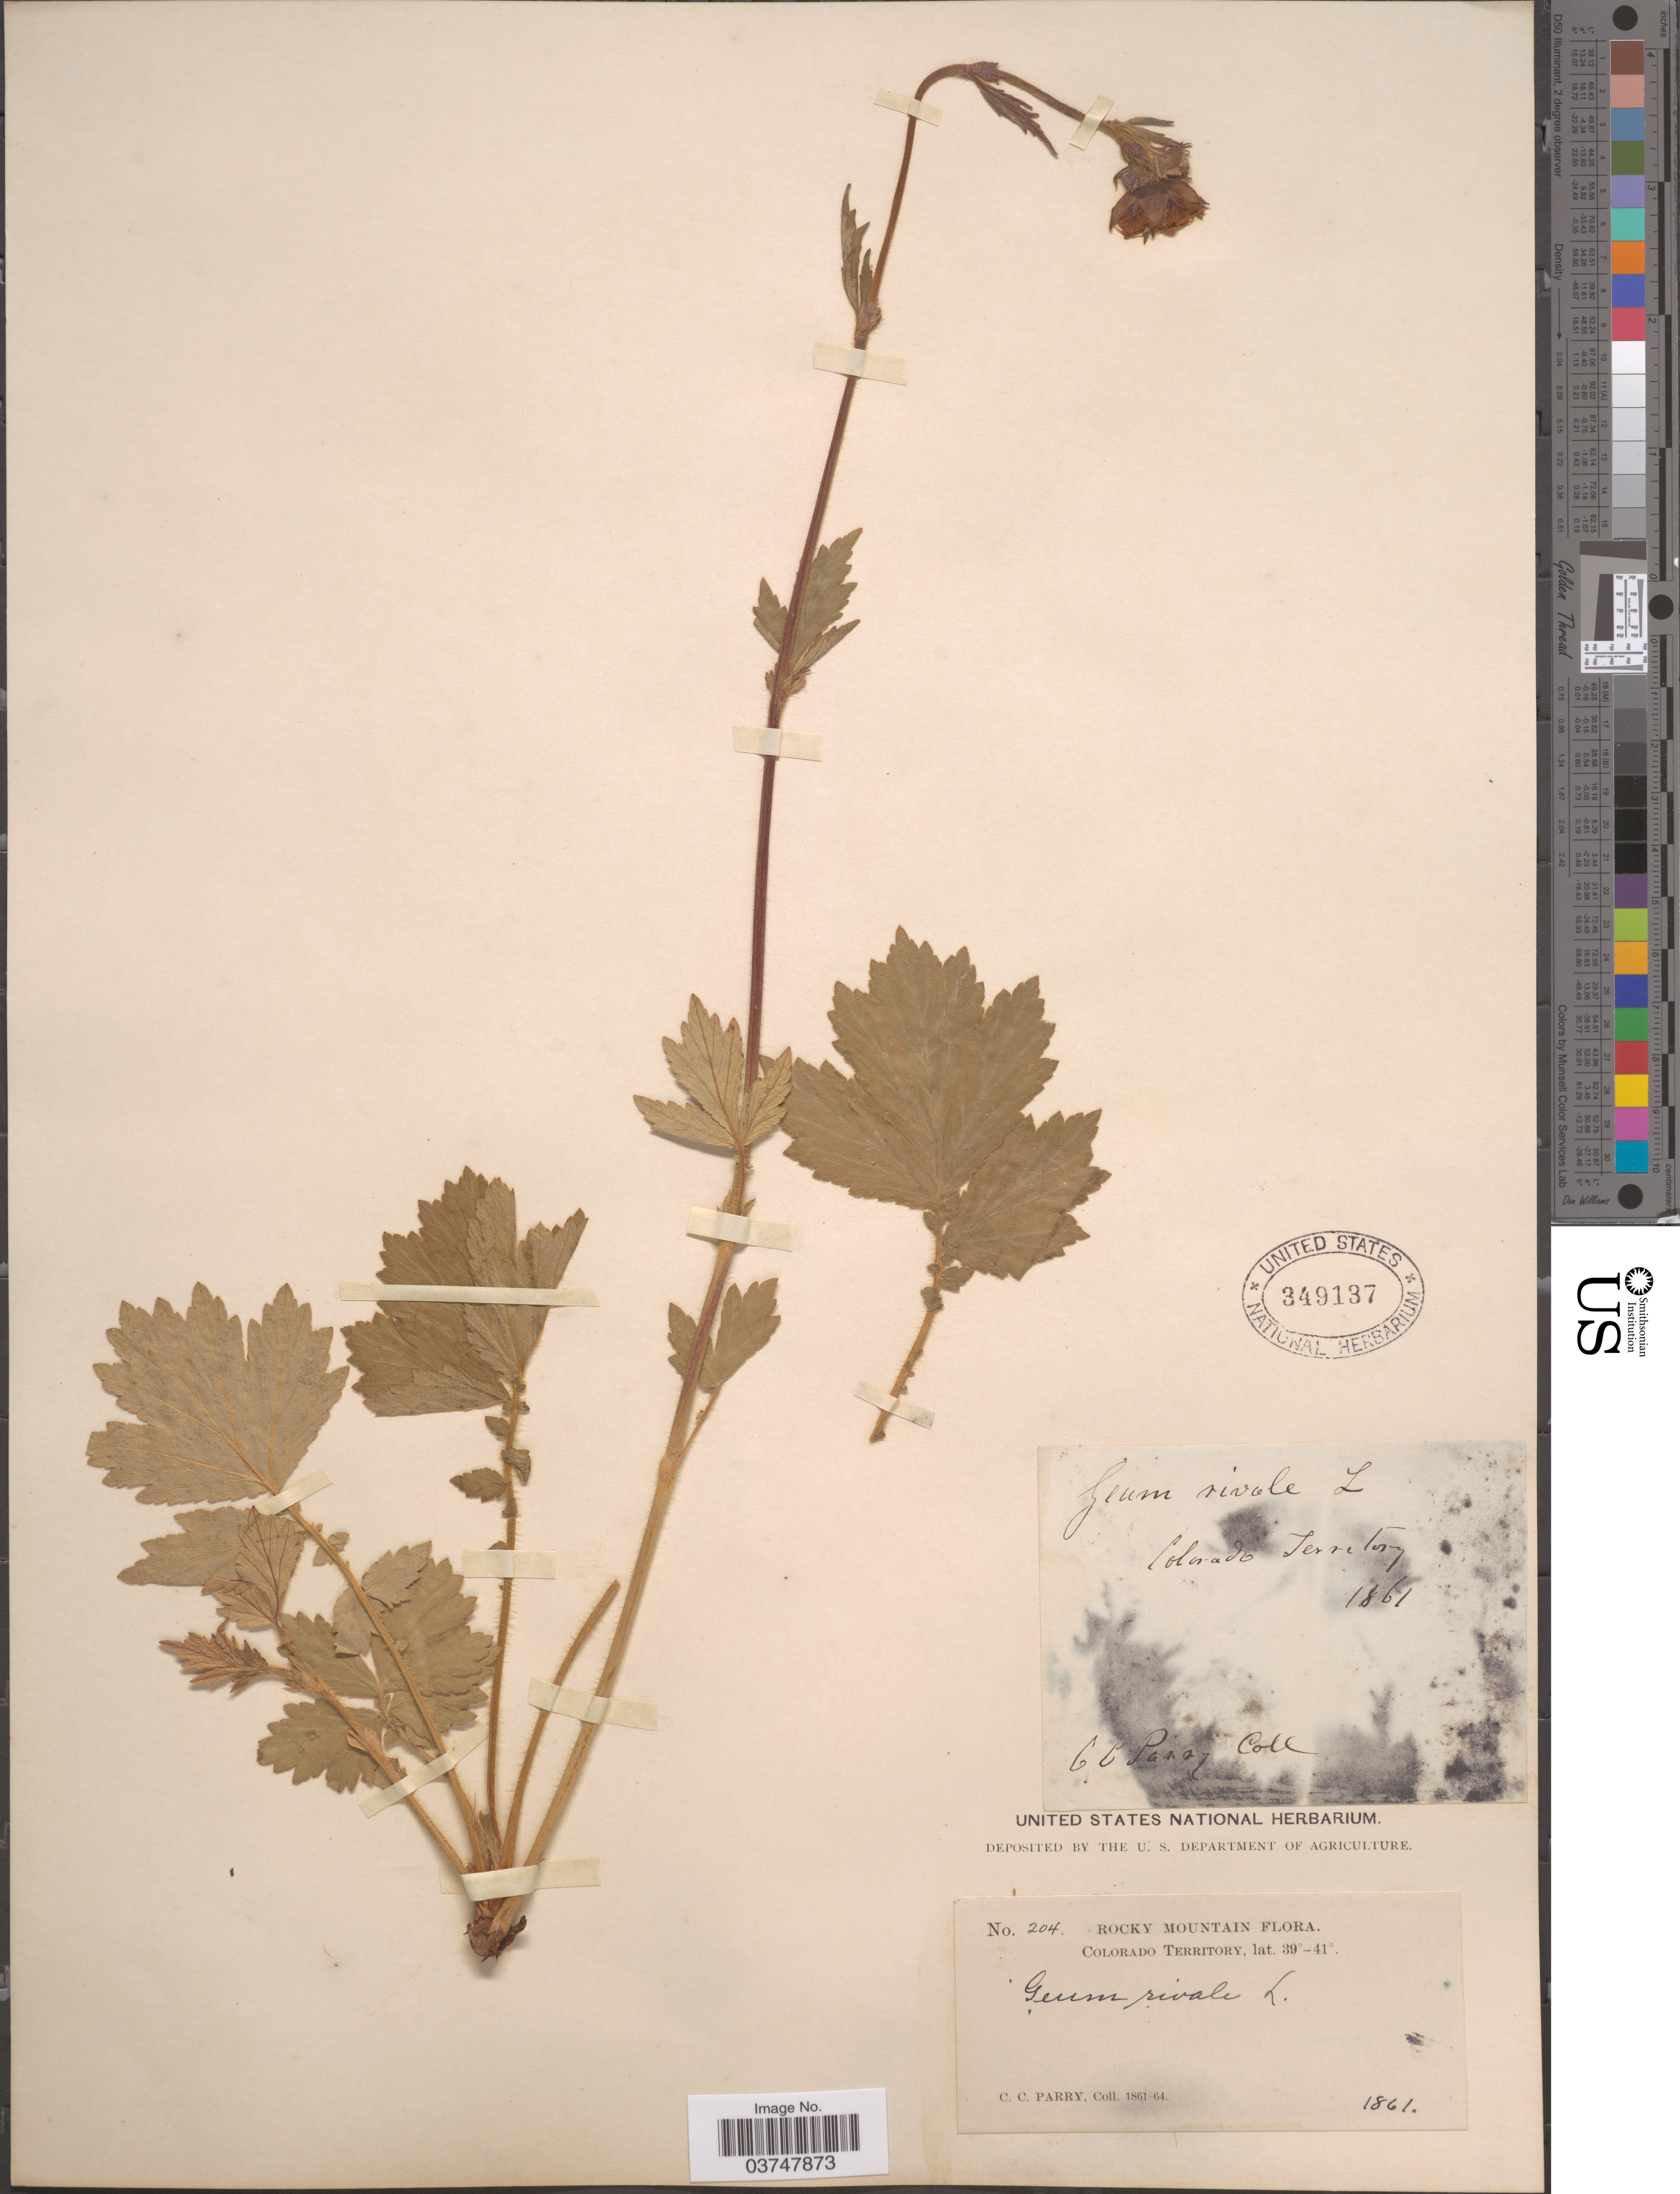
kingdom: Plantae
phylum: Tracheophyta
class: Magnoliopsida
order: Rosales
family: Rosaceae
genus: Geum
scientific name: Geum rivale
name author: L.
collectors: C. C. Parry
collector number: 204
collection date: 1861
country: United States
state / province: Colorado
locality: Rocky Mountain. Colorado Territory.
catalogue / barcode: US 349137